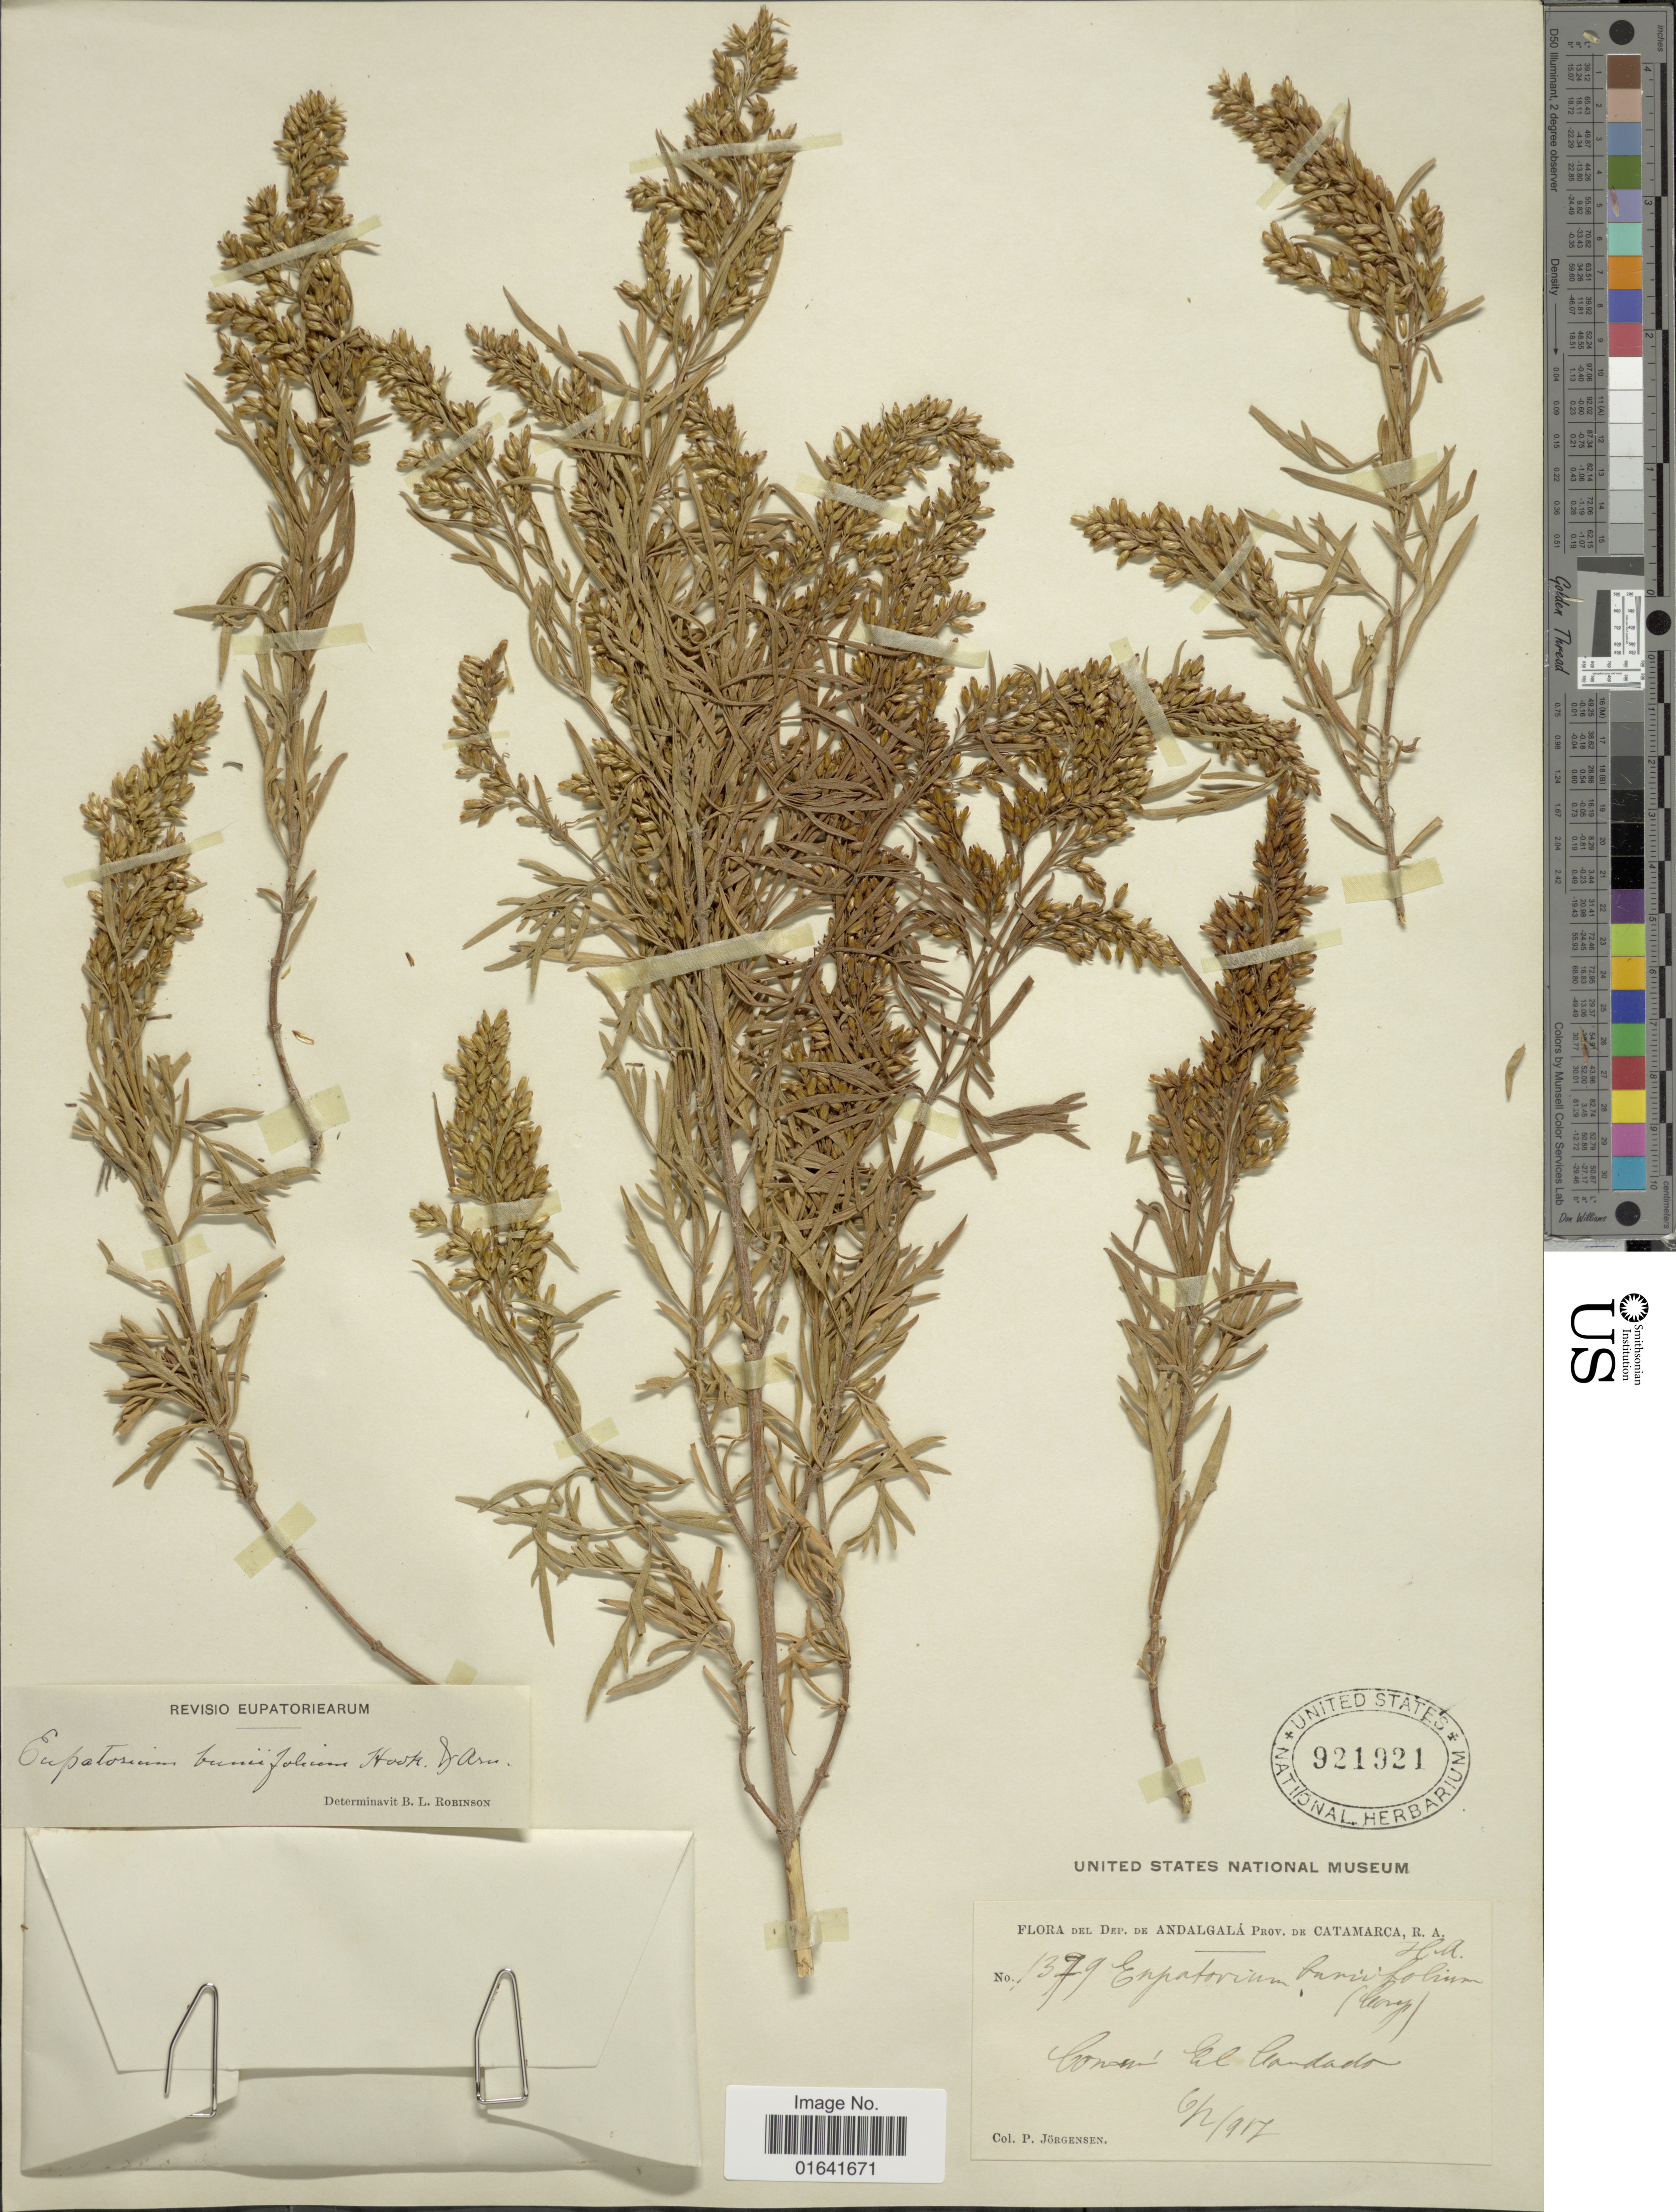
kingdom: Plantae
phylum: Tracheophyta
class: Magnoliopsida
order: Asterales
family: Asteraceae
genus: Acanthostyles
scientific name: Acanthostyles buniifolius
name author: (Hook. & Arn.) R.M. King & H. Rob.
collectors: P. Jörgensen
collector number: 1379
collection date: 1917-02-06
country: Argentina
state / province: Catamarca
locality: Dep. de Andalgalá, R.A., condan El Candada.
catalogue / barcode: US 921921